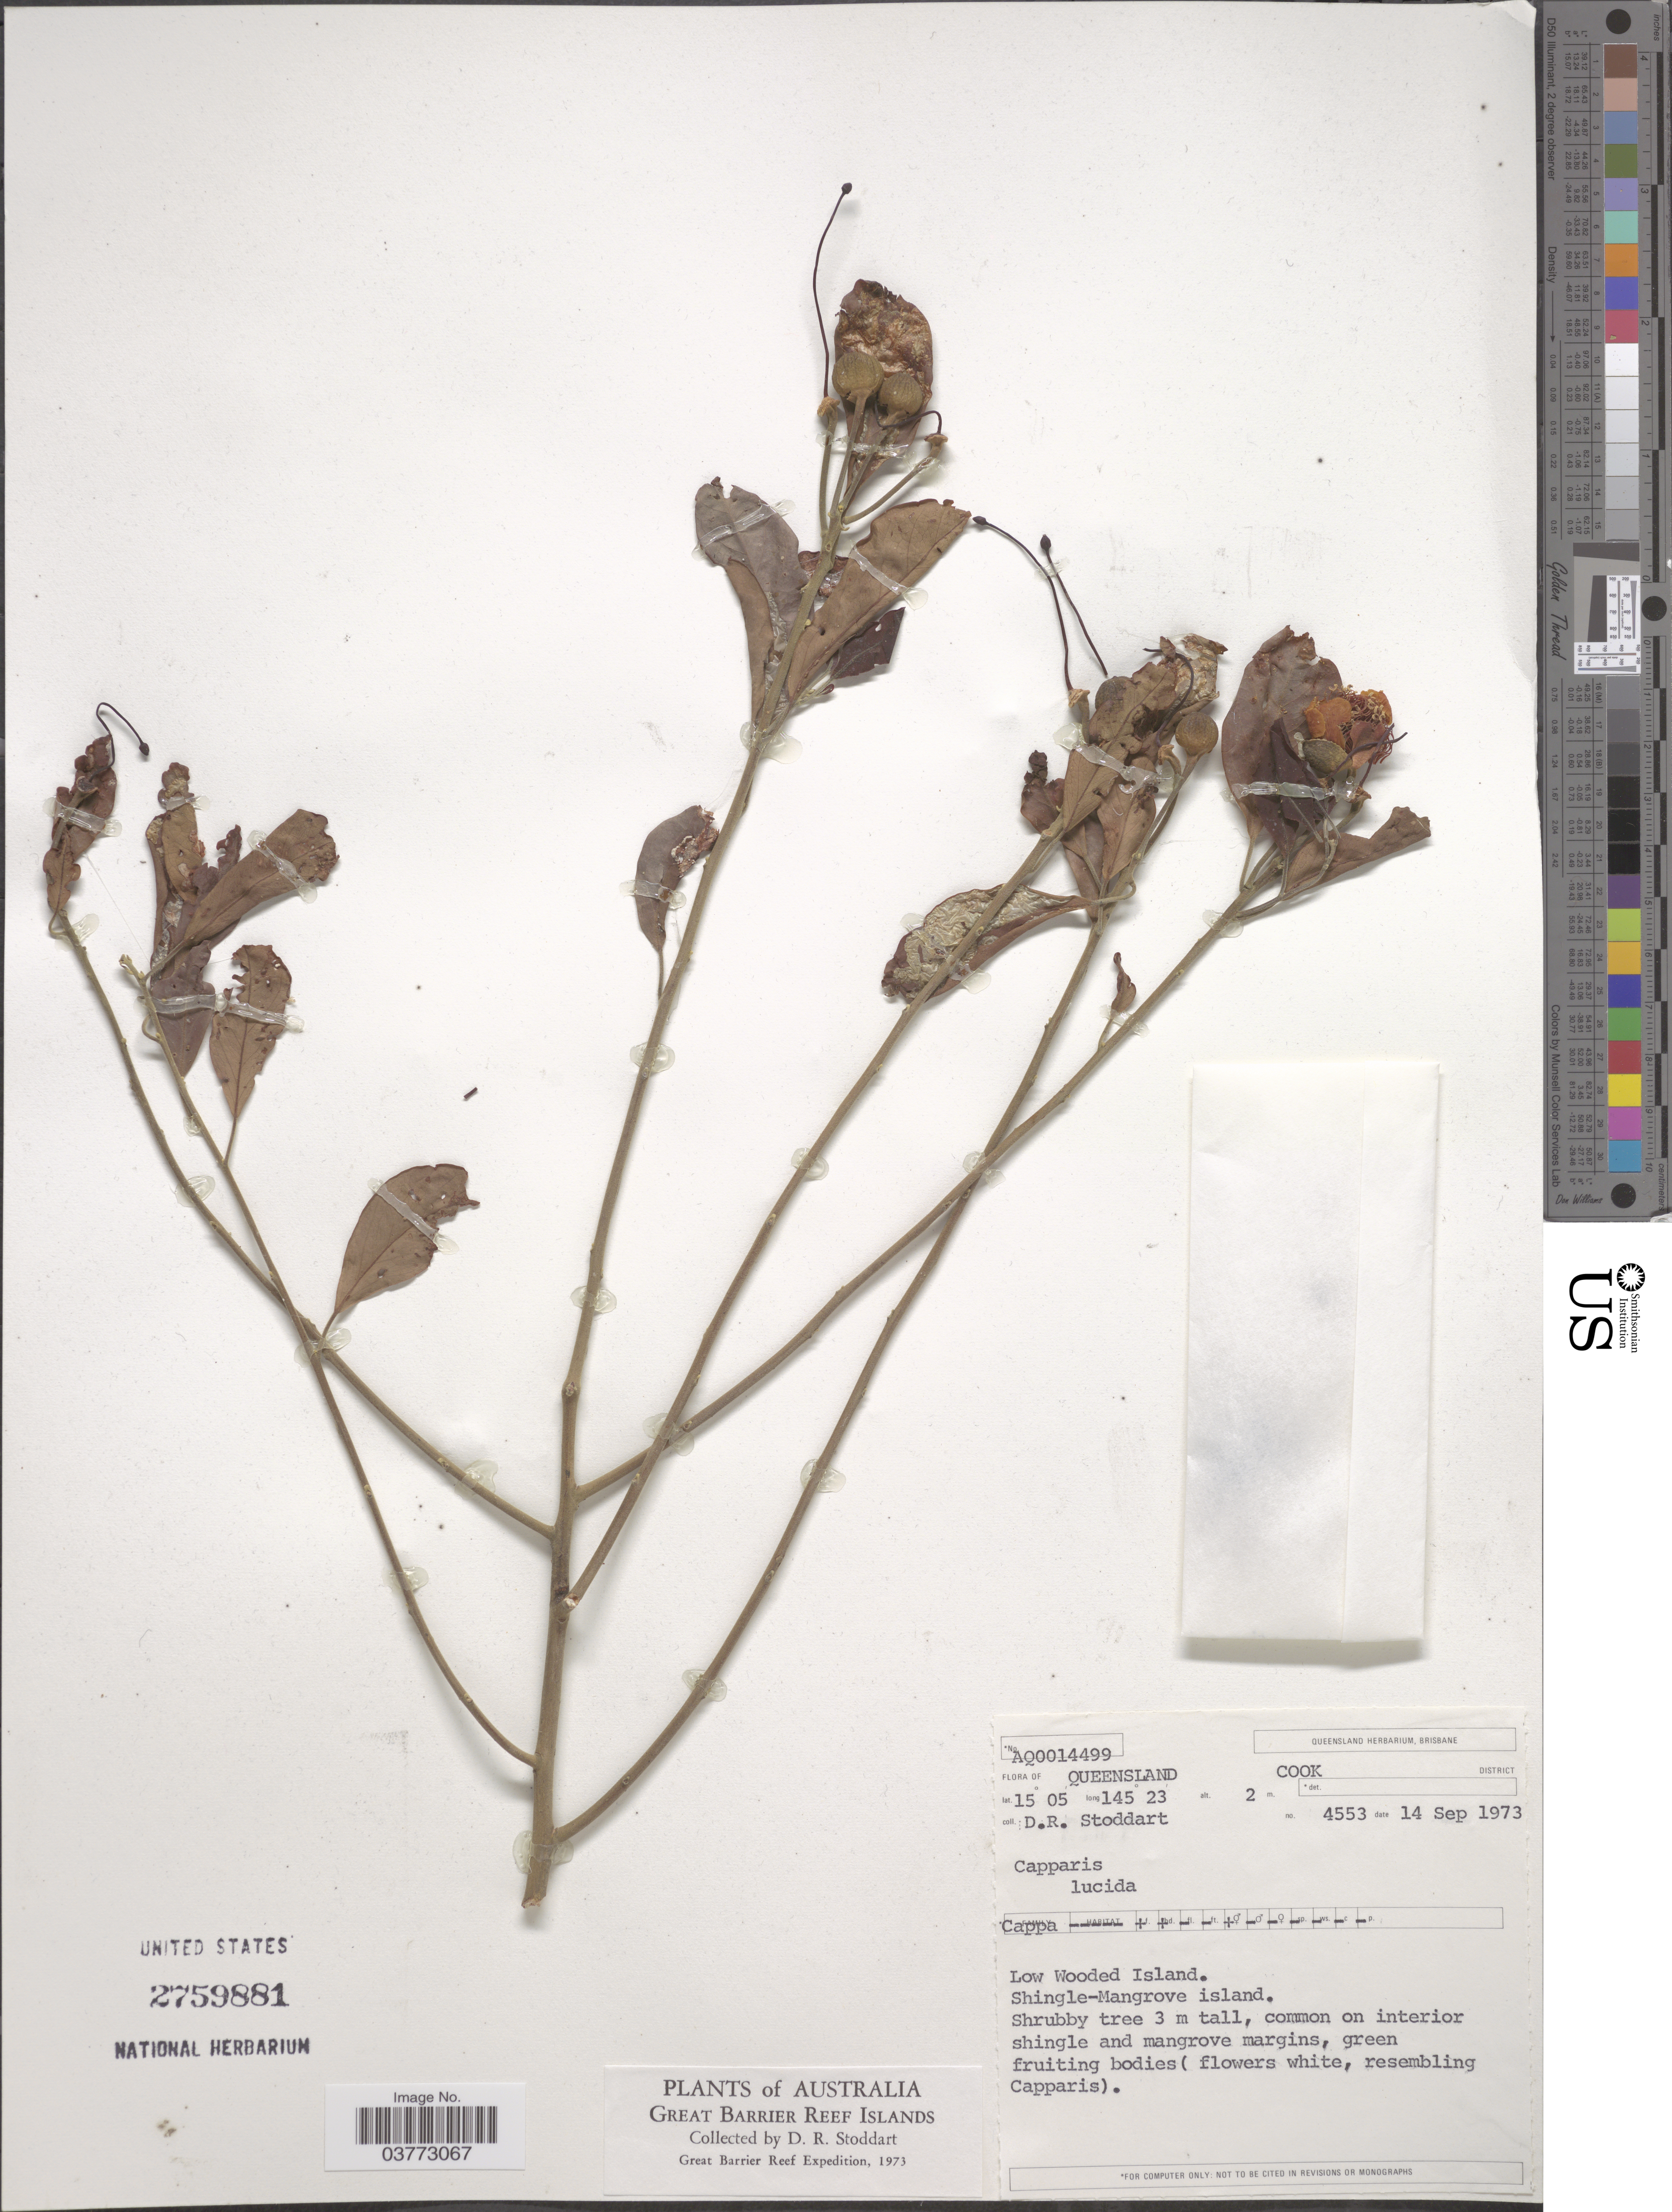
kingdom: Plantae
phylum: Tracheophyta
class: Magnoliopsida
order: Brassicales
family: Capparaceae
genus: Capparis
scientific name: Capparis lucida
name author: (Banks ex DC.) Benth.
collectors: D. R. Stoddart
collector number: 4553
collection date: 1973-09-14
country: Australia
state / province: Queensland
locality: Cook District. Low Wooded Island.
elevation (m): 2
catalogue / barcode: US 2759881